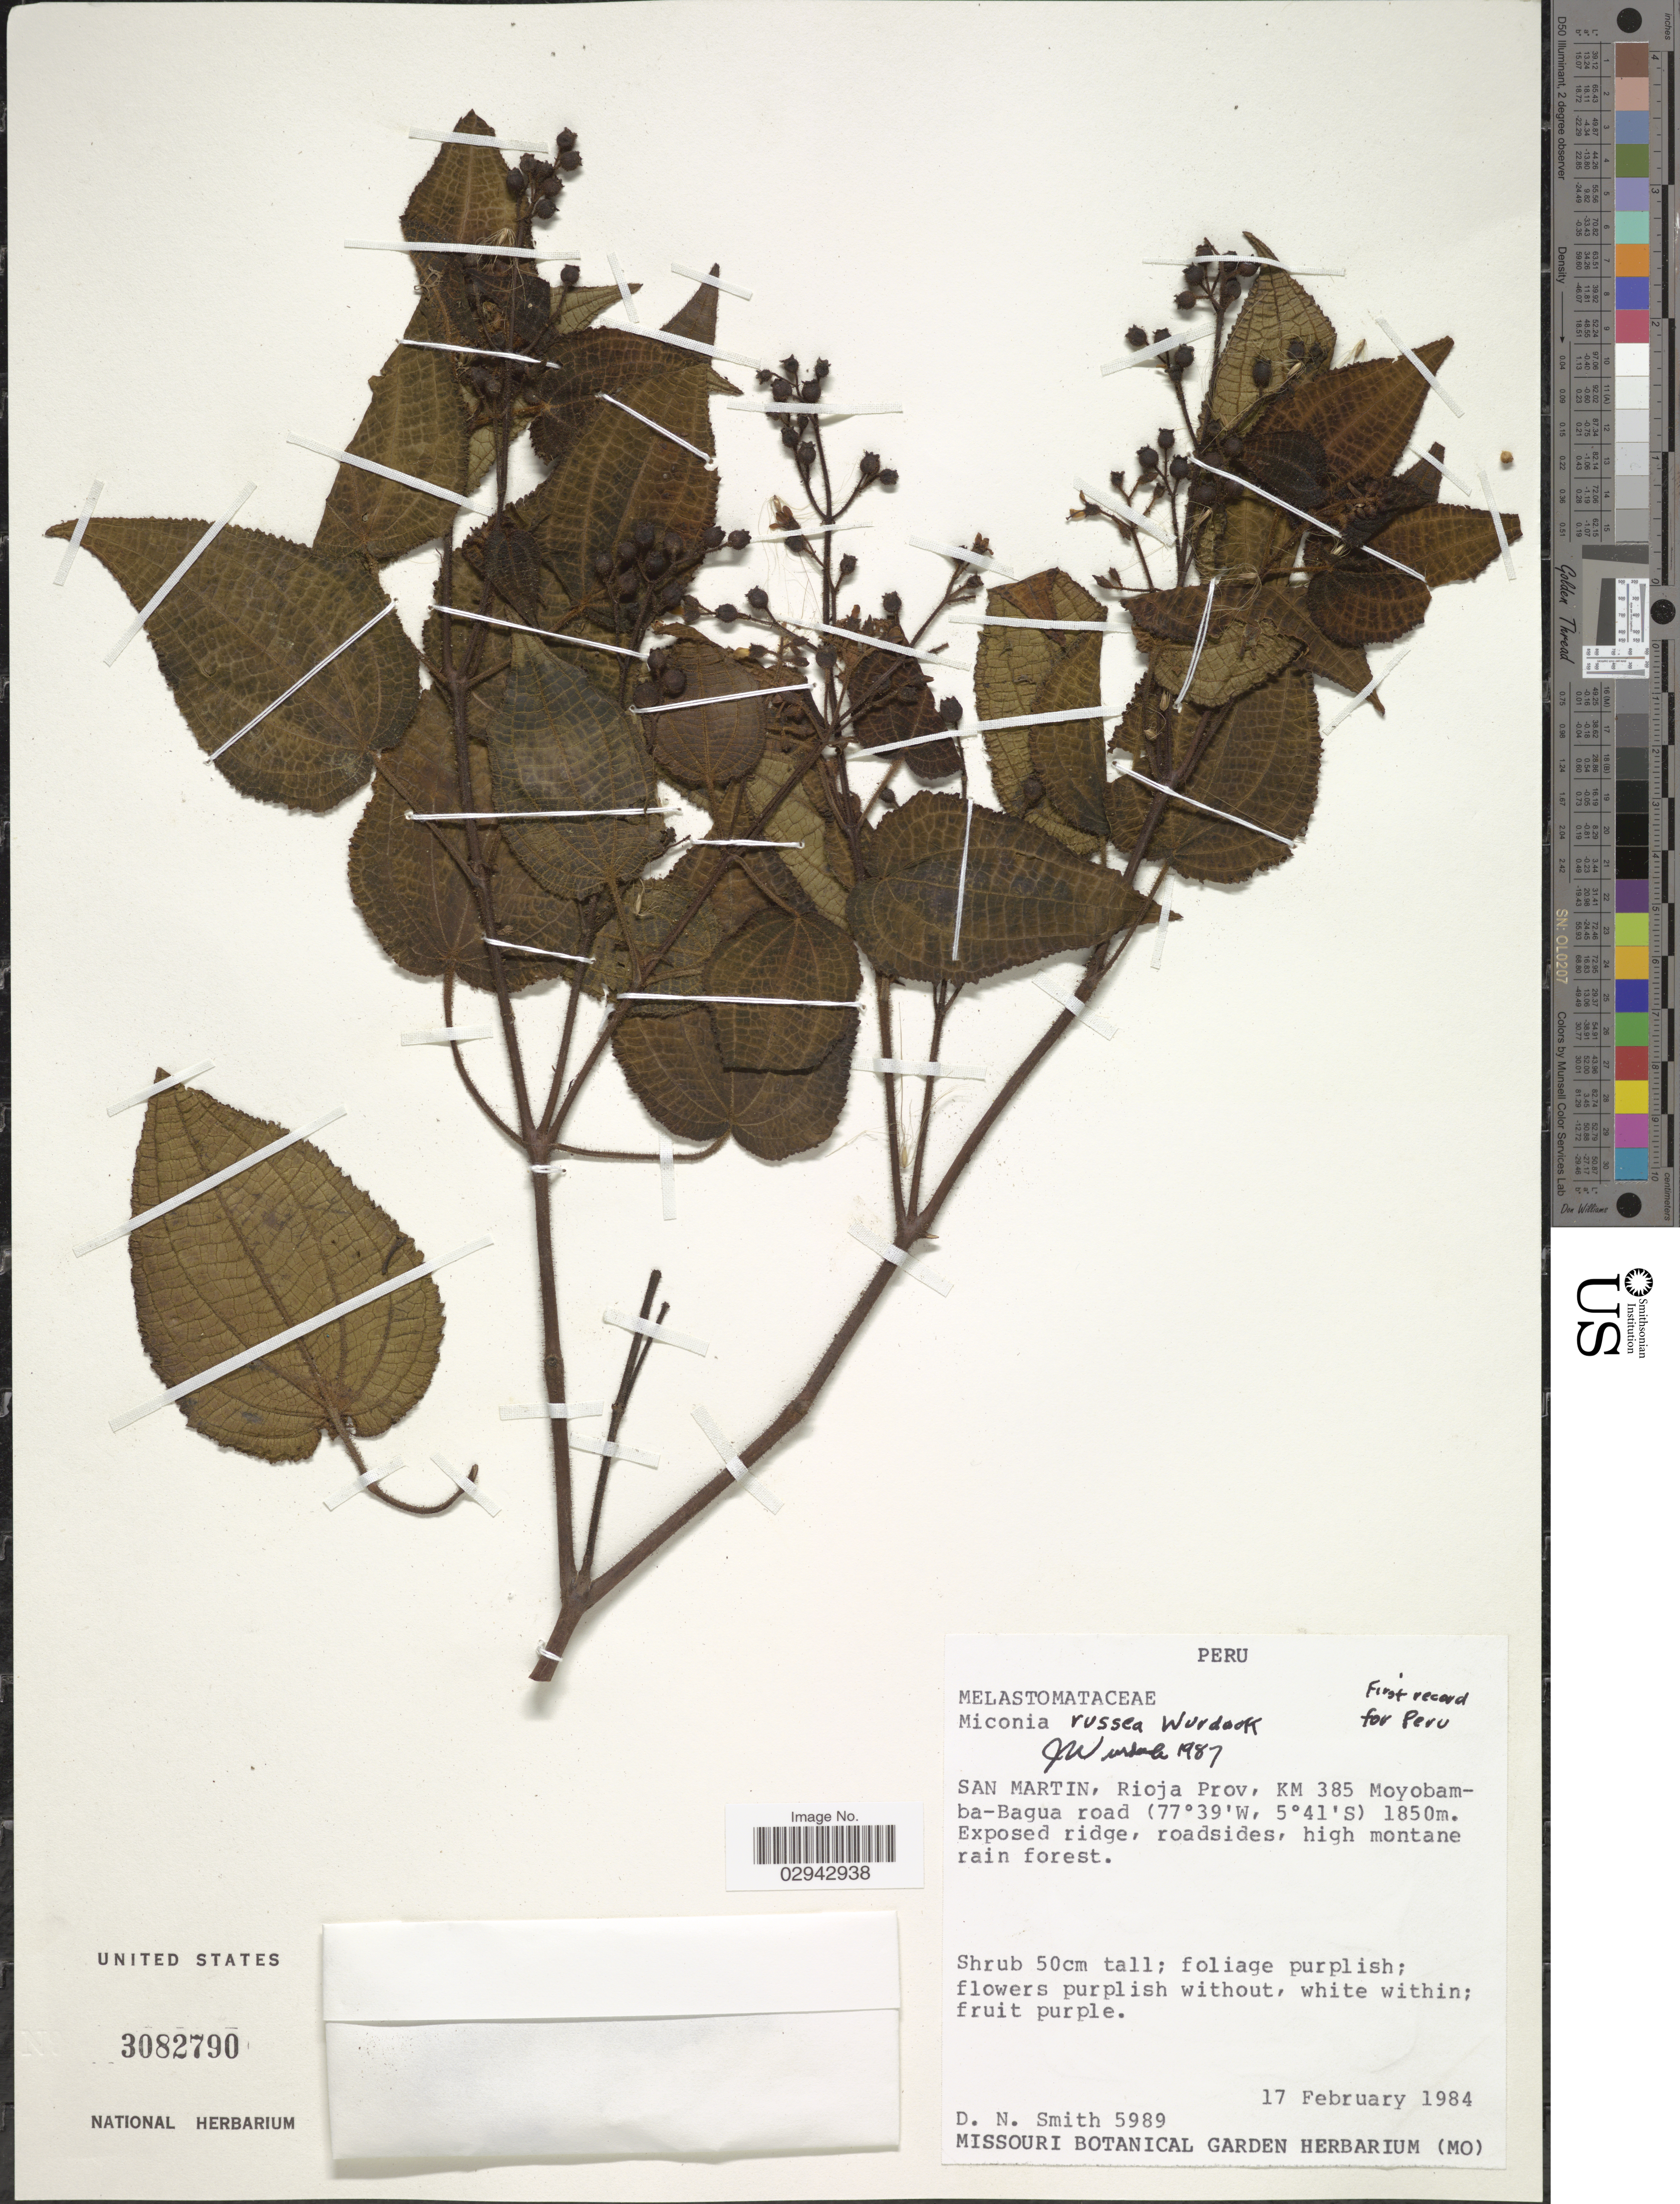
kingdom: Plantae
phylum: Tracheophyta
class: Magnoliopsida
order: Myrtales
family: Melastomataceae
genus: Miconia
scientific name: Miconia russea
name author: Wurdack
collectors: D. Smith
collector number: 5989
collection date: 1984-02-17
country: Peru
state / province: San Martín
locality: Rioja Prov, Km 385 Moyobamba-Bagua road.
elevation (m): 1850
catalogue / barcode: US 3082790